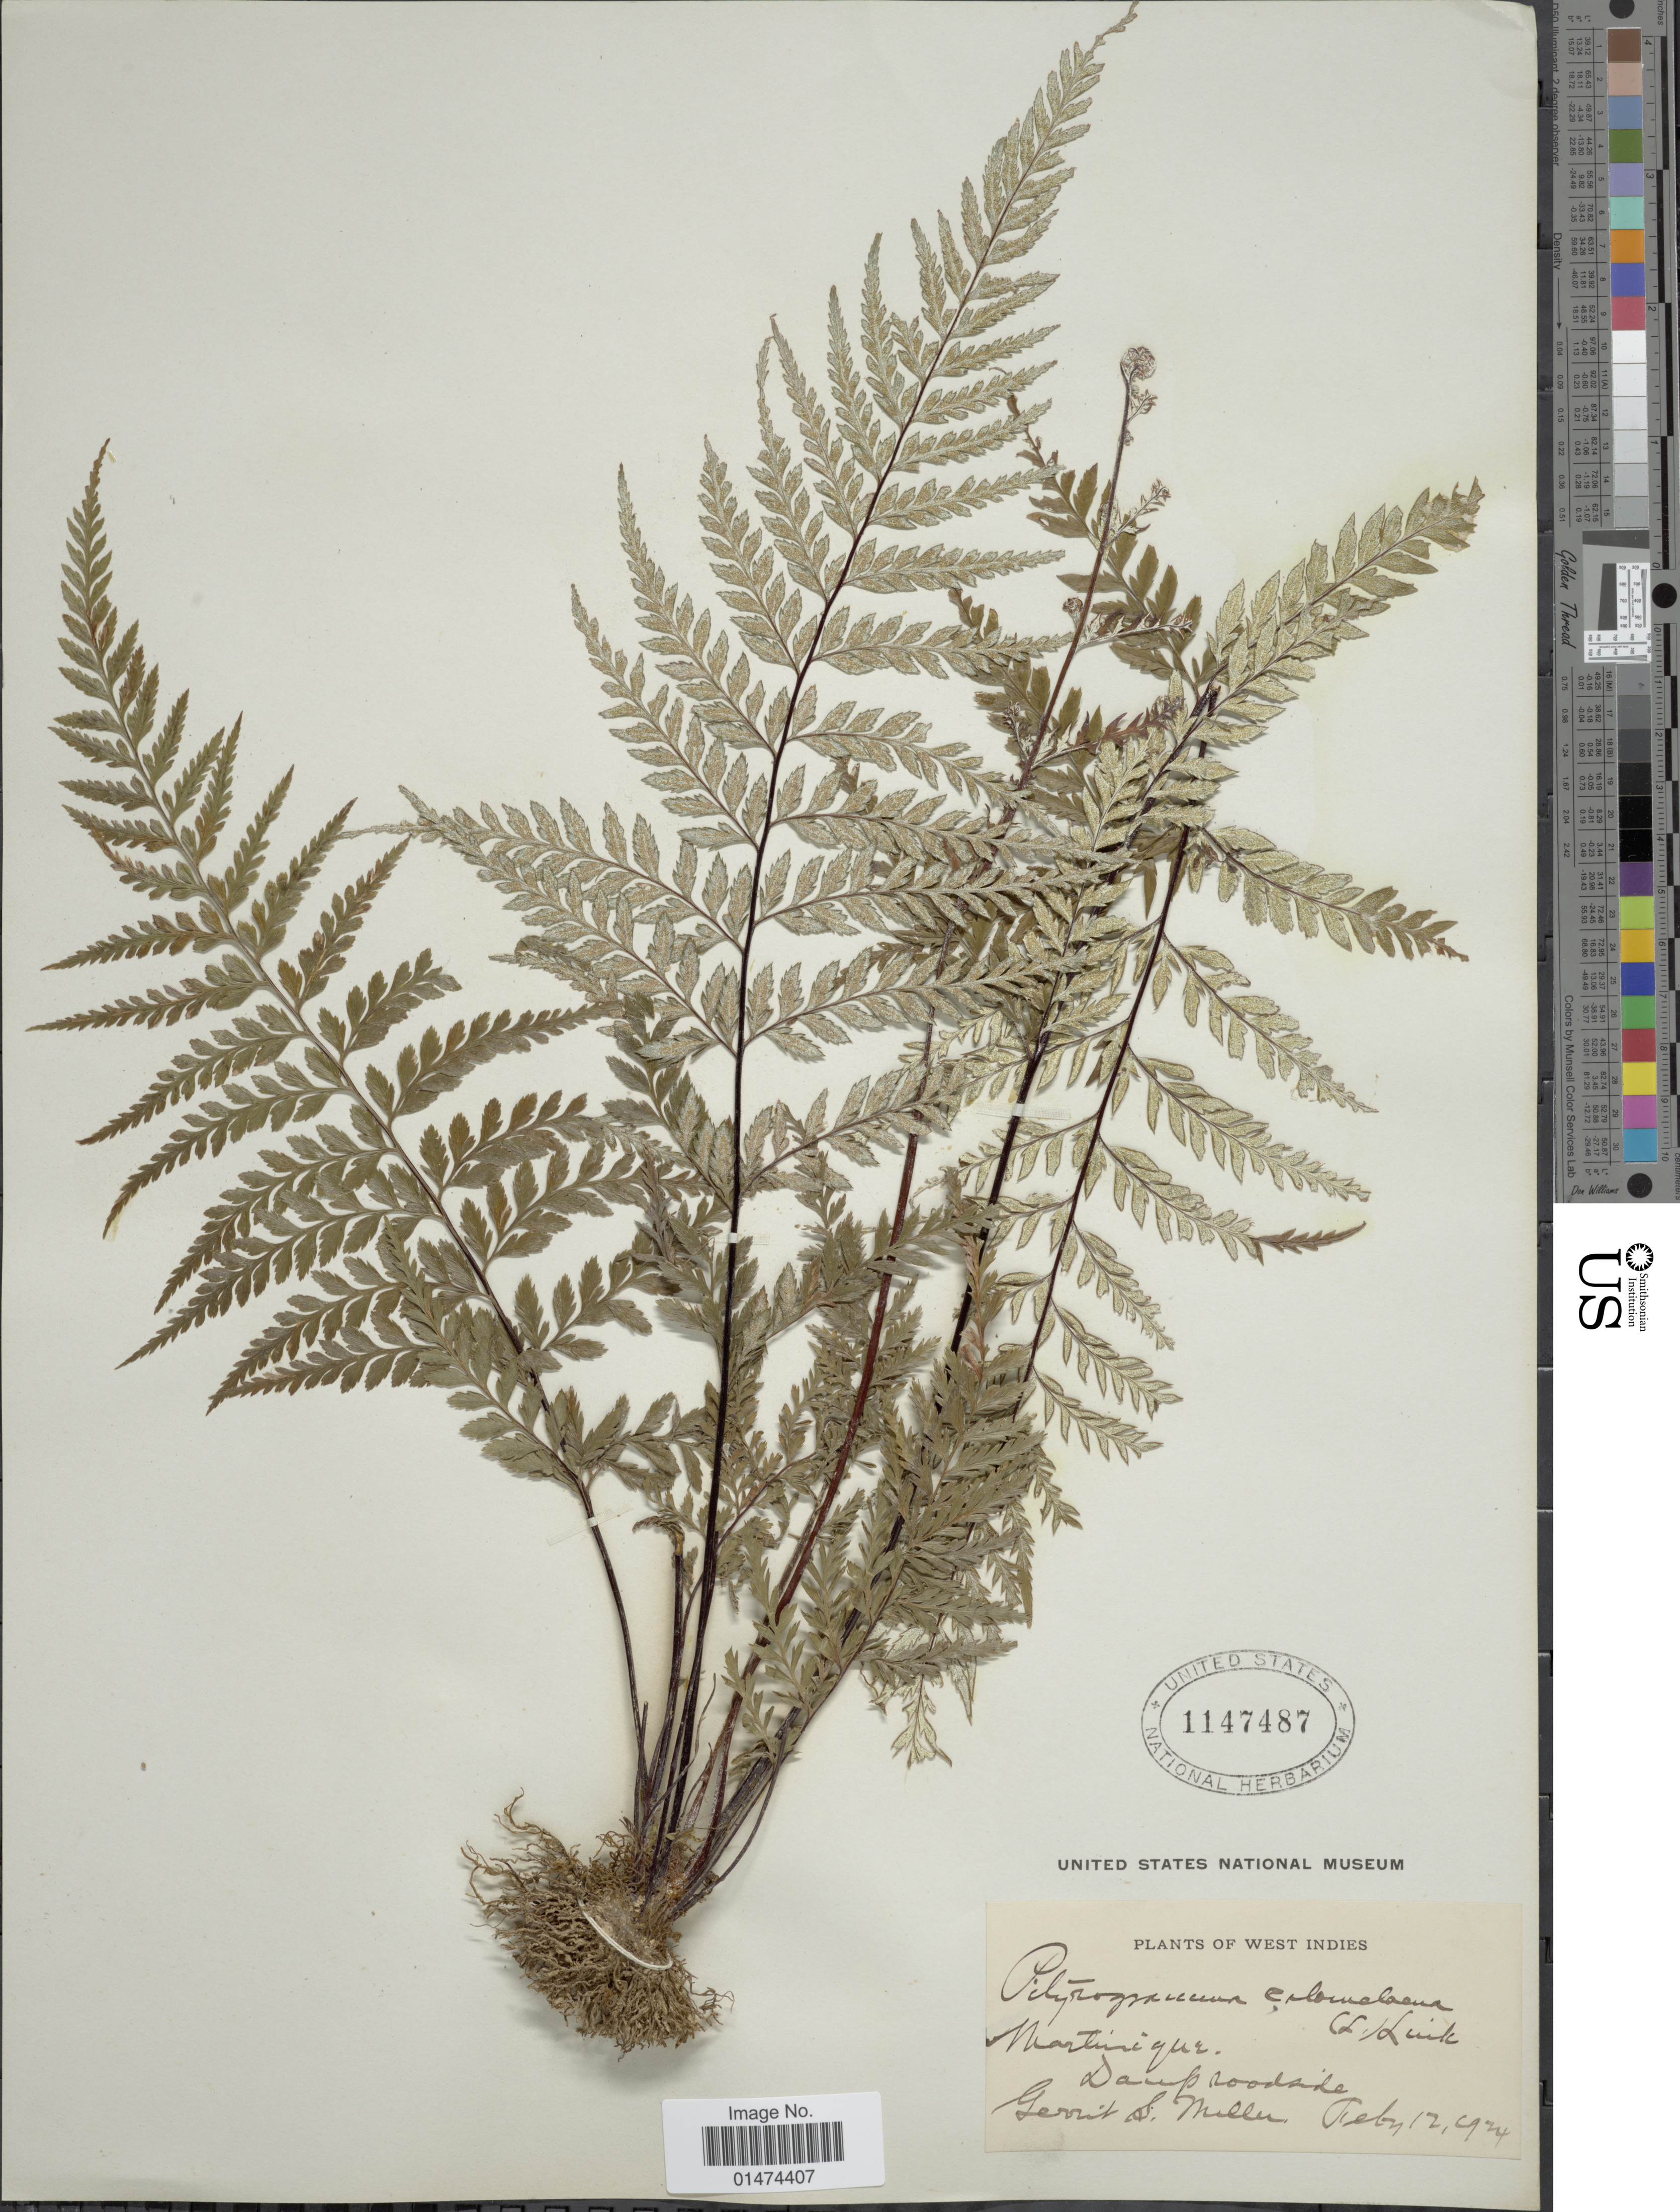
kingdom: Plantae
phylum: Tracheophyta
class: Polypodiopsida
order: Polypodiales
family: Pteridaceae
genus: Pityrogramma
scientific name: Pityrogramma calomelanos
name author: (L.) Link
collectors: G. S. Miller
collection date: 1924-02-12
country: Martinique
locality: Plants of West Indies, Martinique, damp roadside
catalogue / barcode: US 1147487